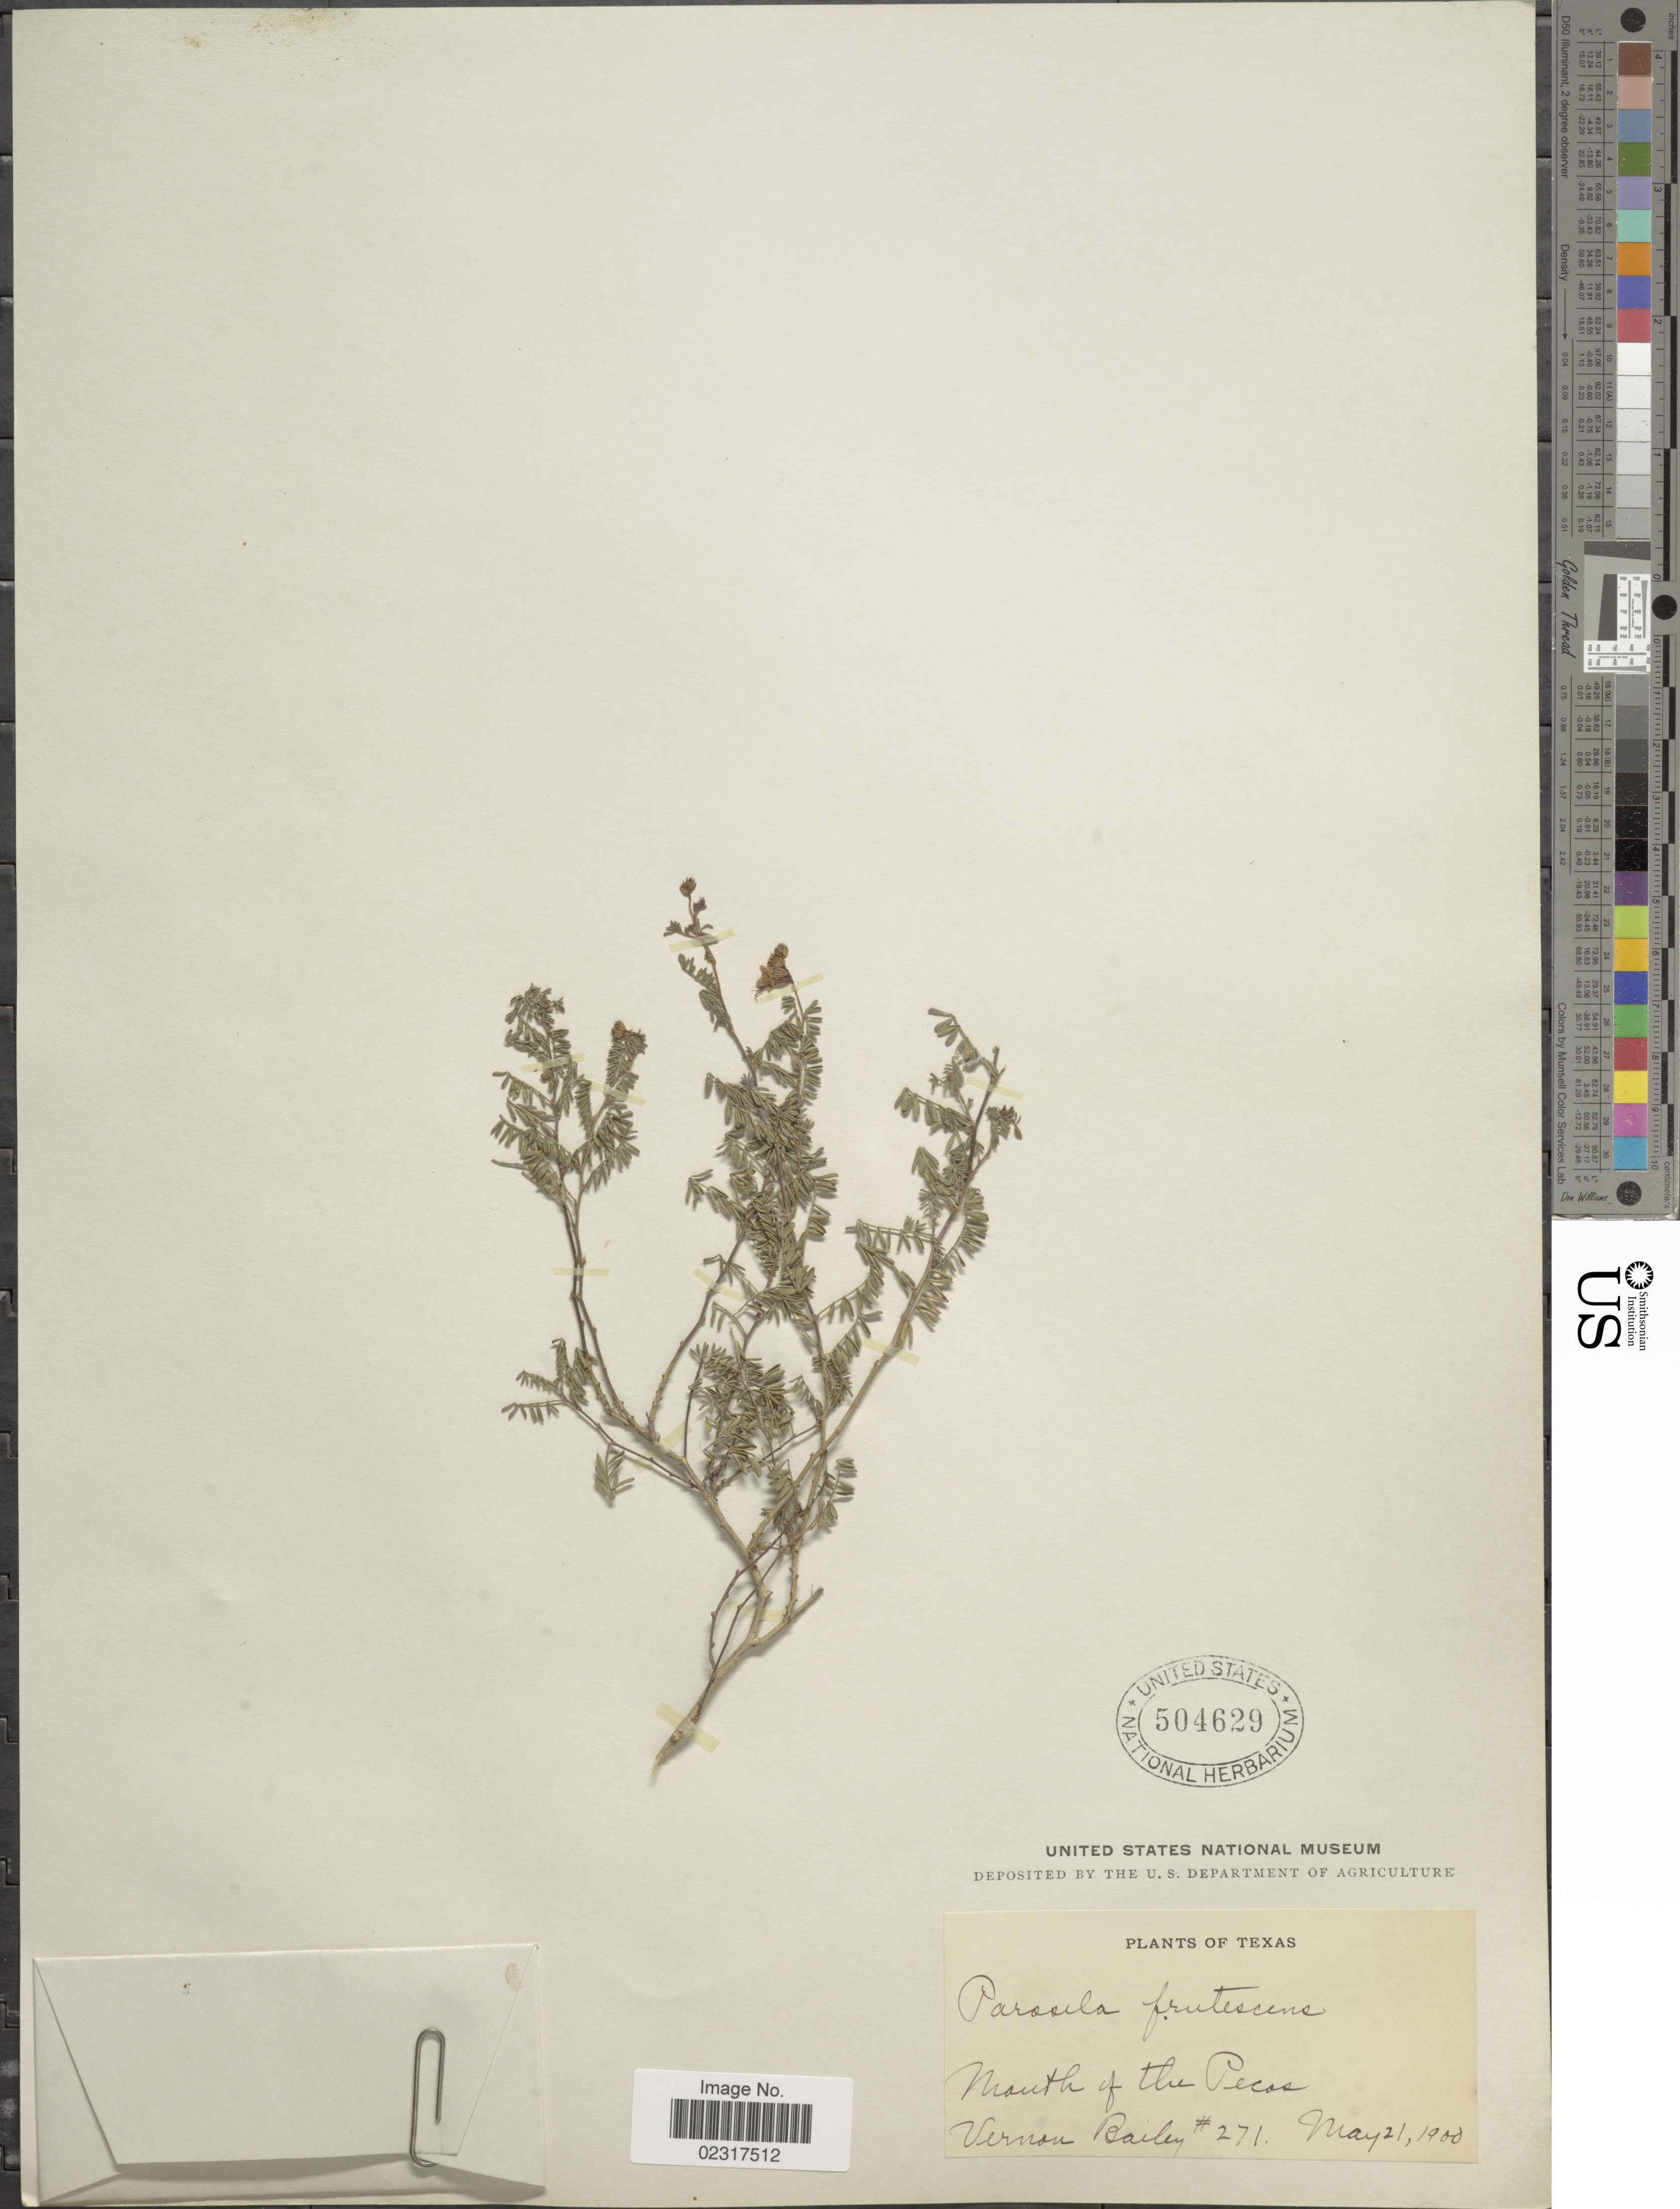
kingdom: Plantae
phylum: Tracheophyta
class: Magnoliopsida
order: Fabales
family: Fabaceae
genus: Dalea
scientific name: Dalea frutescens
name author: A. Gray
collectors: V. O. Bailey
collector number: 271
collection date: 1900-05-21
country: United States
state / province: Texas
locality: Mouth of the Pecos.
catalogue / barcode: US 504629